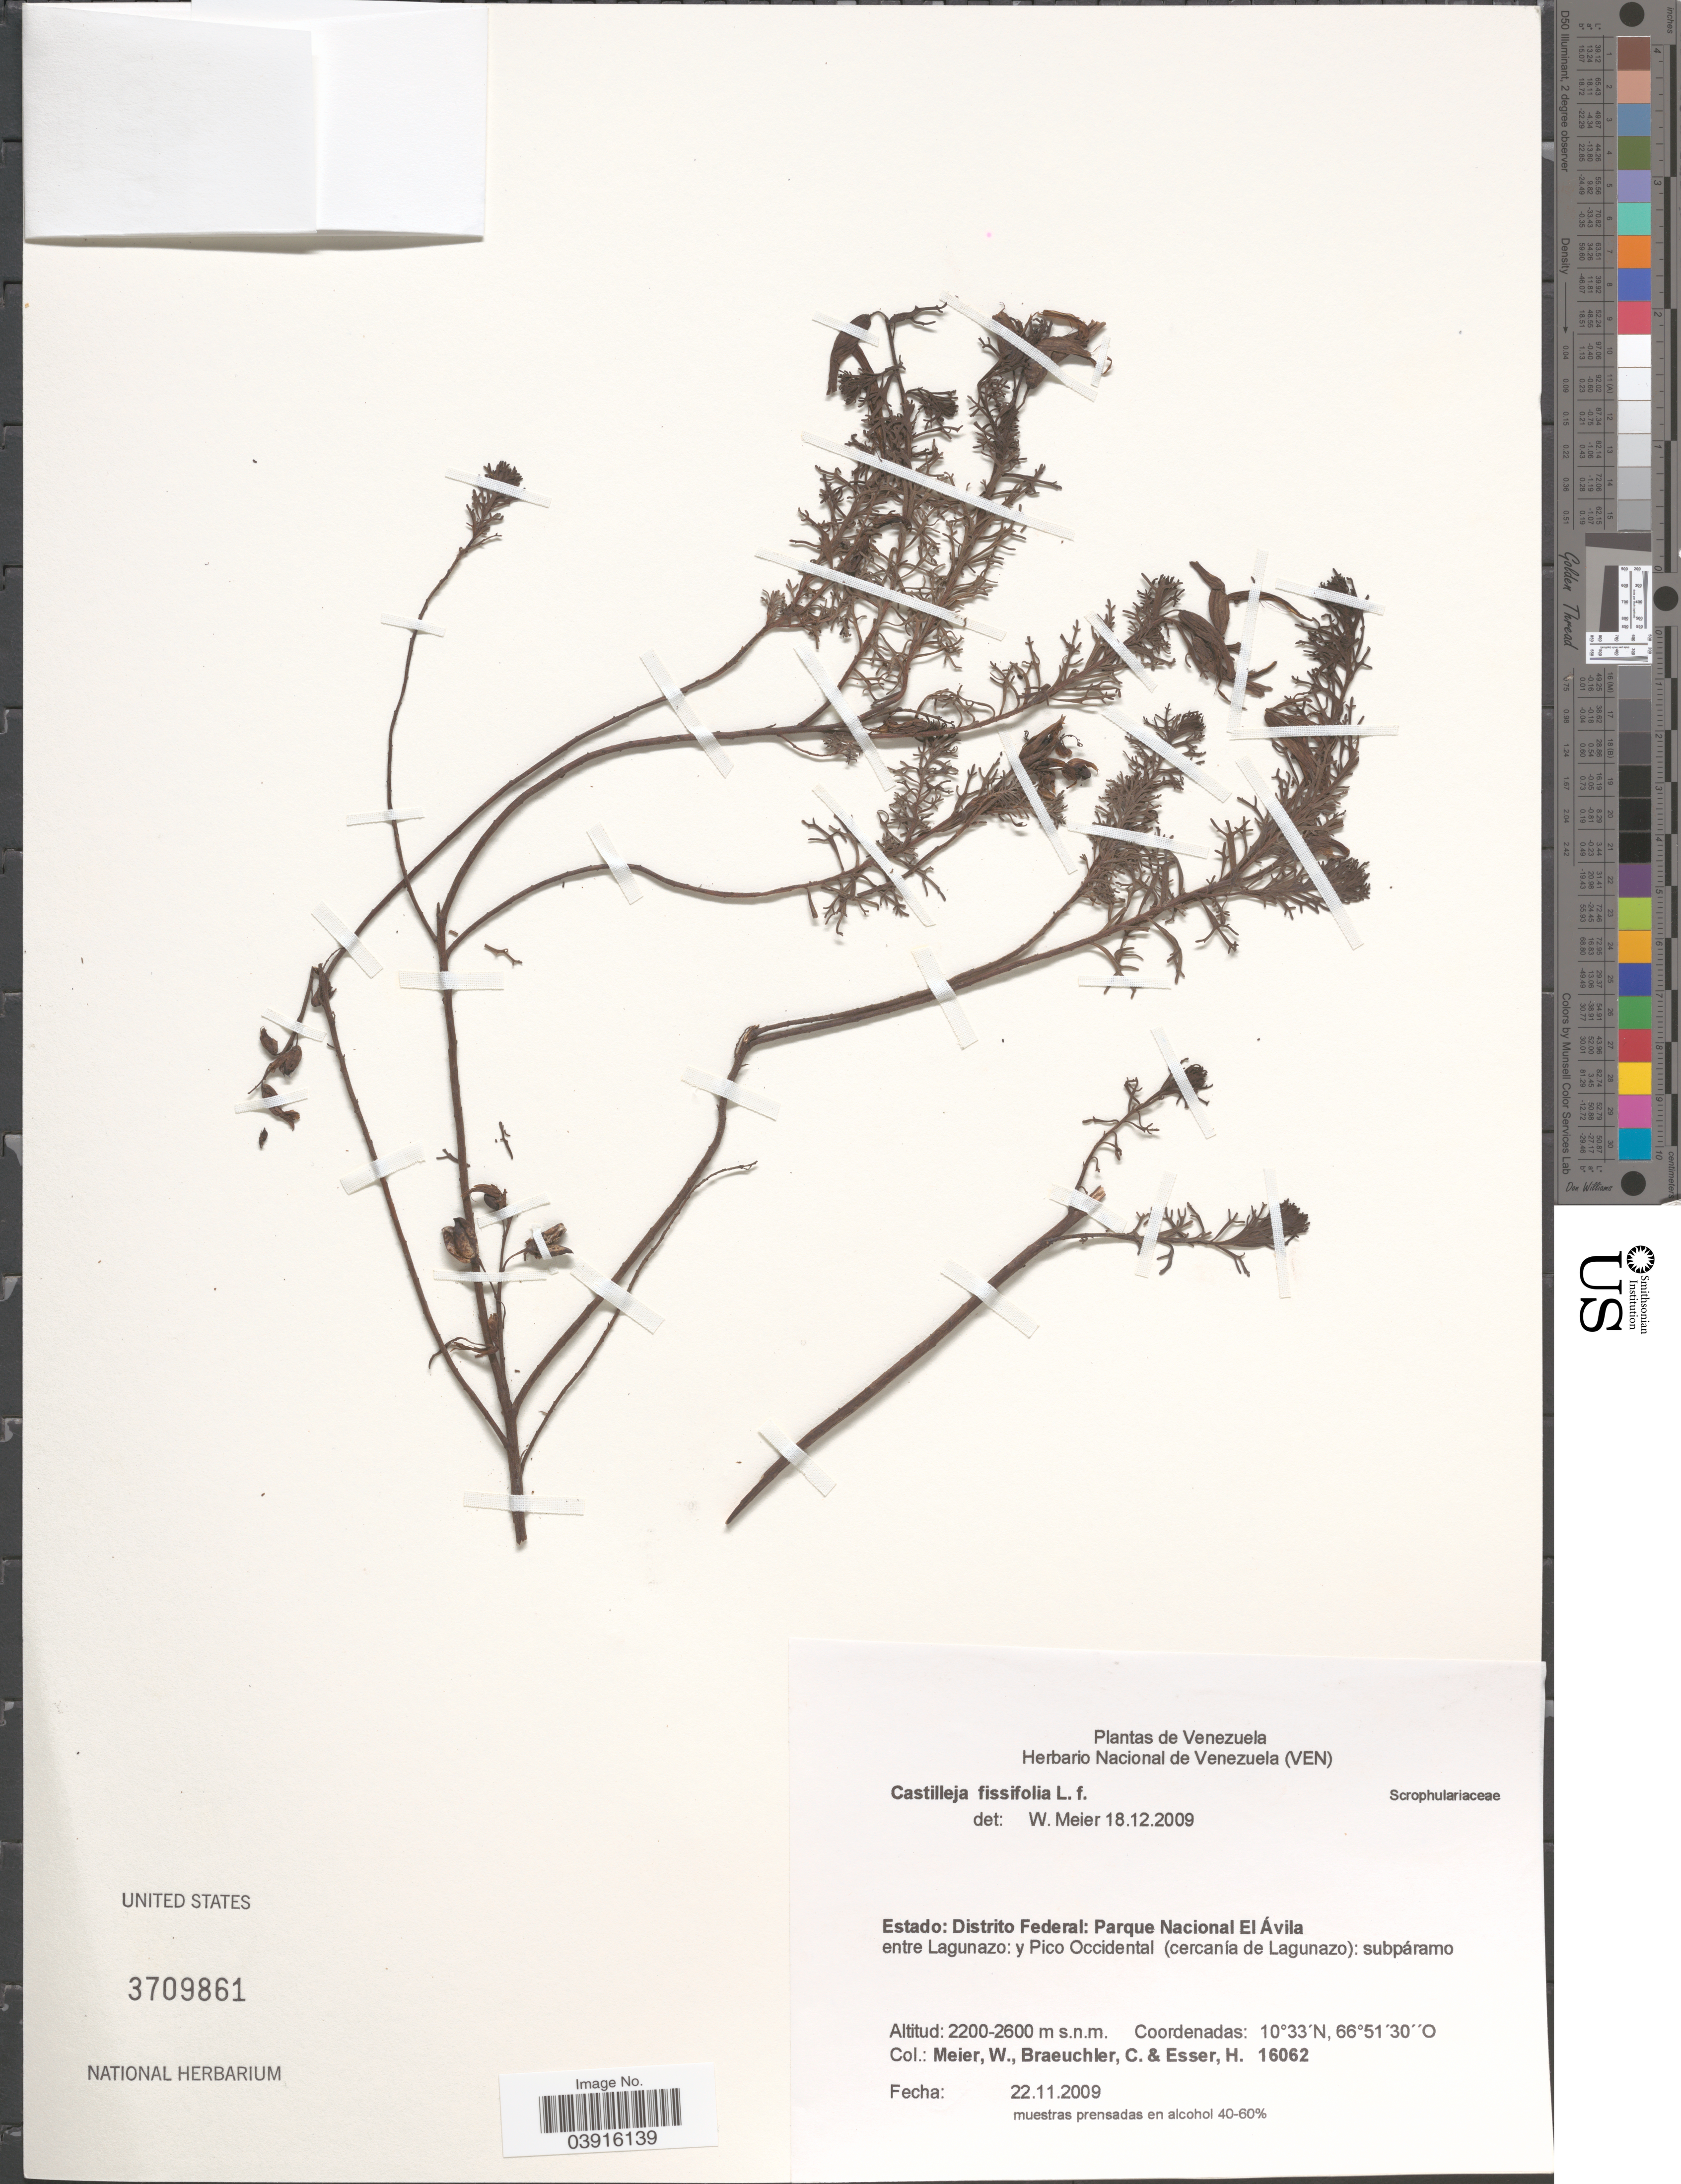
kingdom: Plantae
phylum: Tracheophyta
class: Magnoliopsida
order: Lamiales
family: Orobanchaceae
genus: Castilleja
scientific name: Castilleja fissifolia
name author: L. f.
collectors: W. Meier, C. Braeuchler & H. Esser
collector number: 16062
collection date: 2009-11-22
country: Venezuela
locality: Estado: Distrito Federal: Parque Nacional El Ávila entre Lagunazo: y Pico Occidental (cercanía de Lagunazo): subpáramo.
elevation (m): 2200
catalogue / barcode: US 3709861